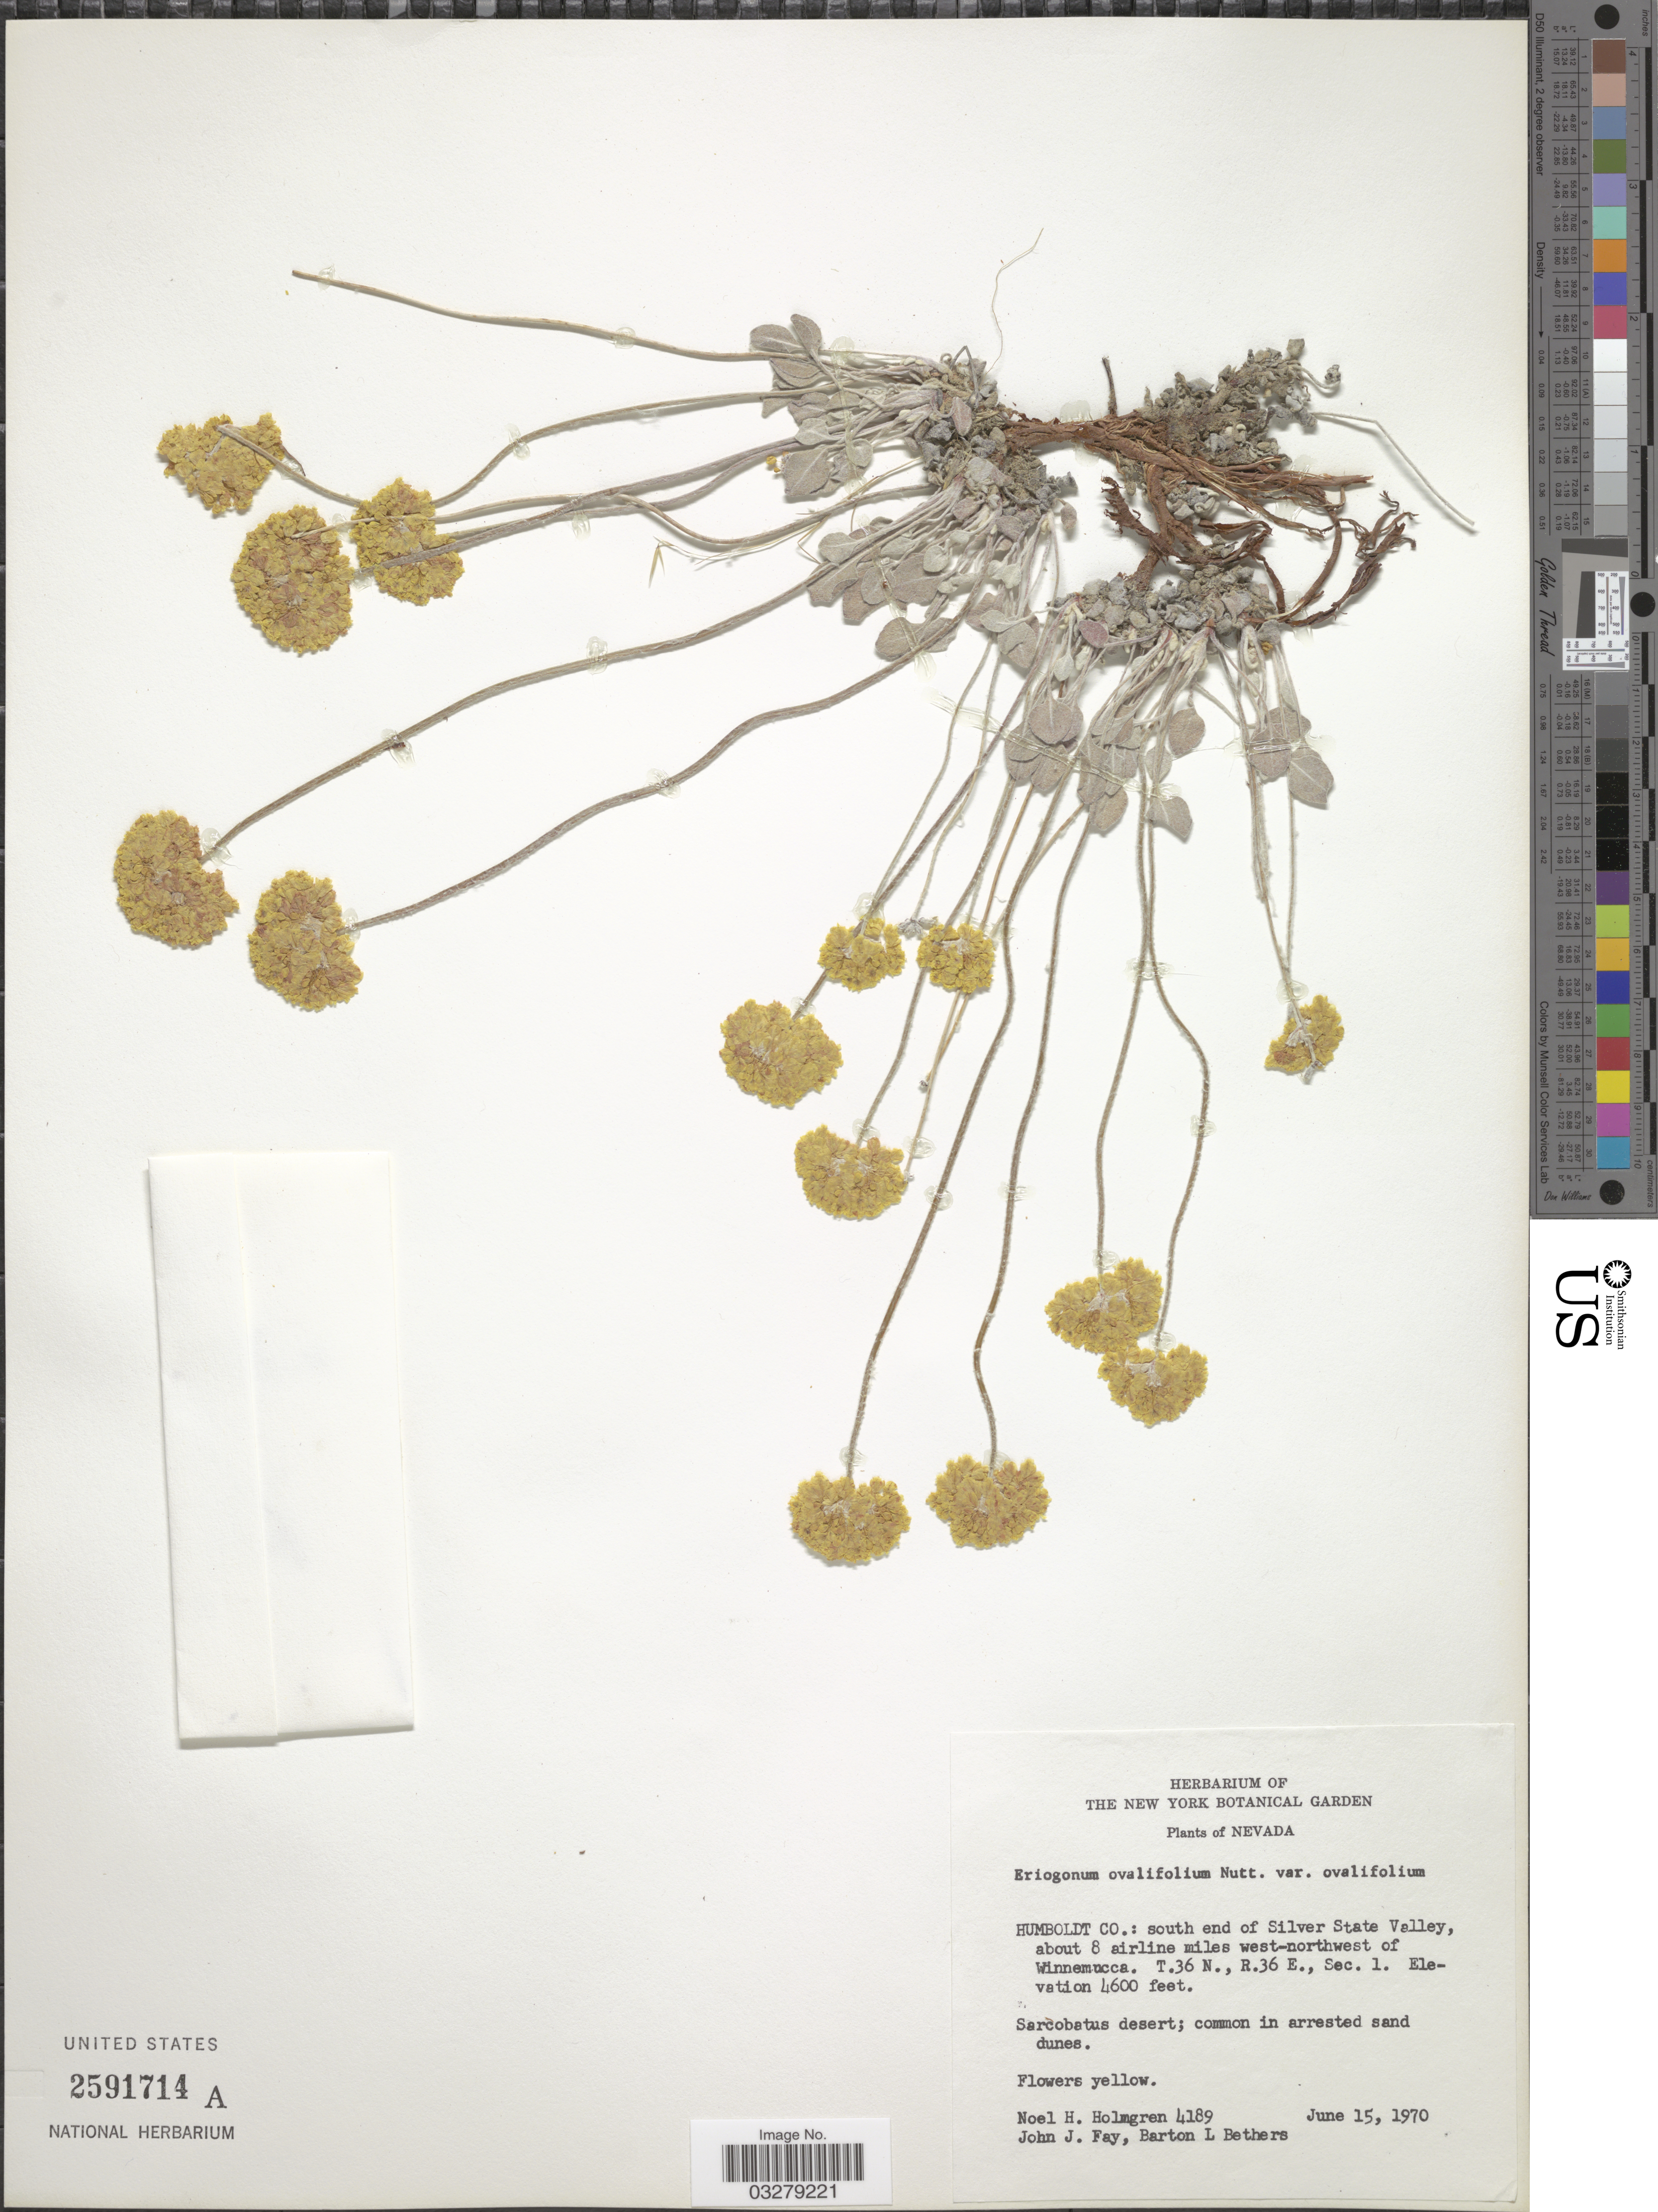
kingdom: Plantae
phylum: Tracheophyta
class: Magnoliopsida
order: Caryophyllales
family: Polygonaceae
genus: Eriogonum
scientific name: Eriogonum ovalifolium var. ovalifolium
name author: Nutt.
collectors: N. H. Holmgren, J. Fay & B. Bethers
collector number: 4189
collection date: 1970-06-15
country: United States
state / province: Nevada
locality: Humboldt Co.: south end of Silver State Valley, about 8 airline miles west-northwest of Winnemucca. T. 36 N., R.36 E., Sec. 1.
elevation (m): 1402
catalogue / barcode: US 2591714A